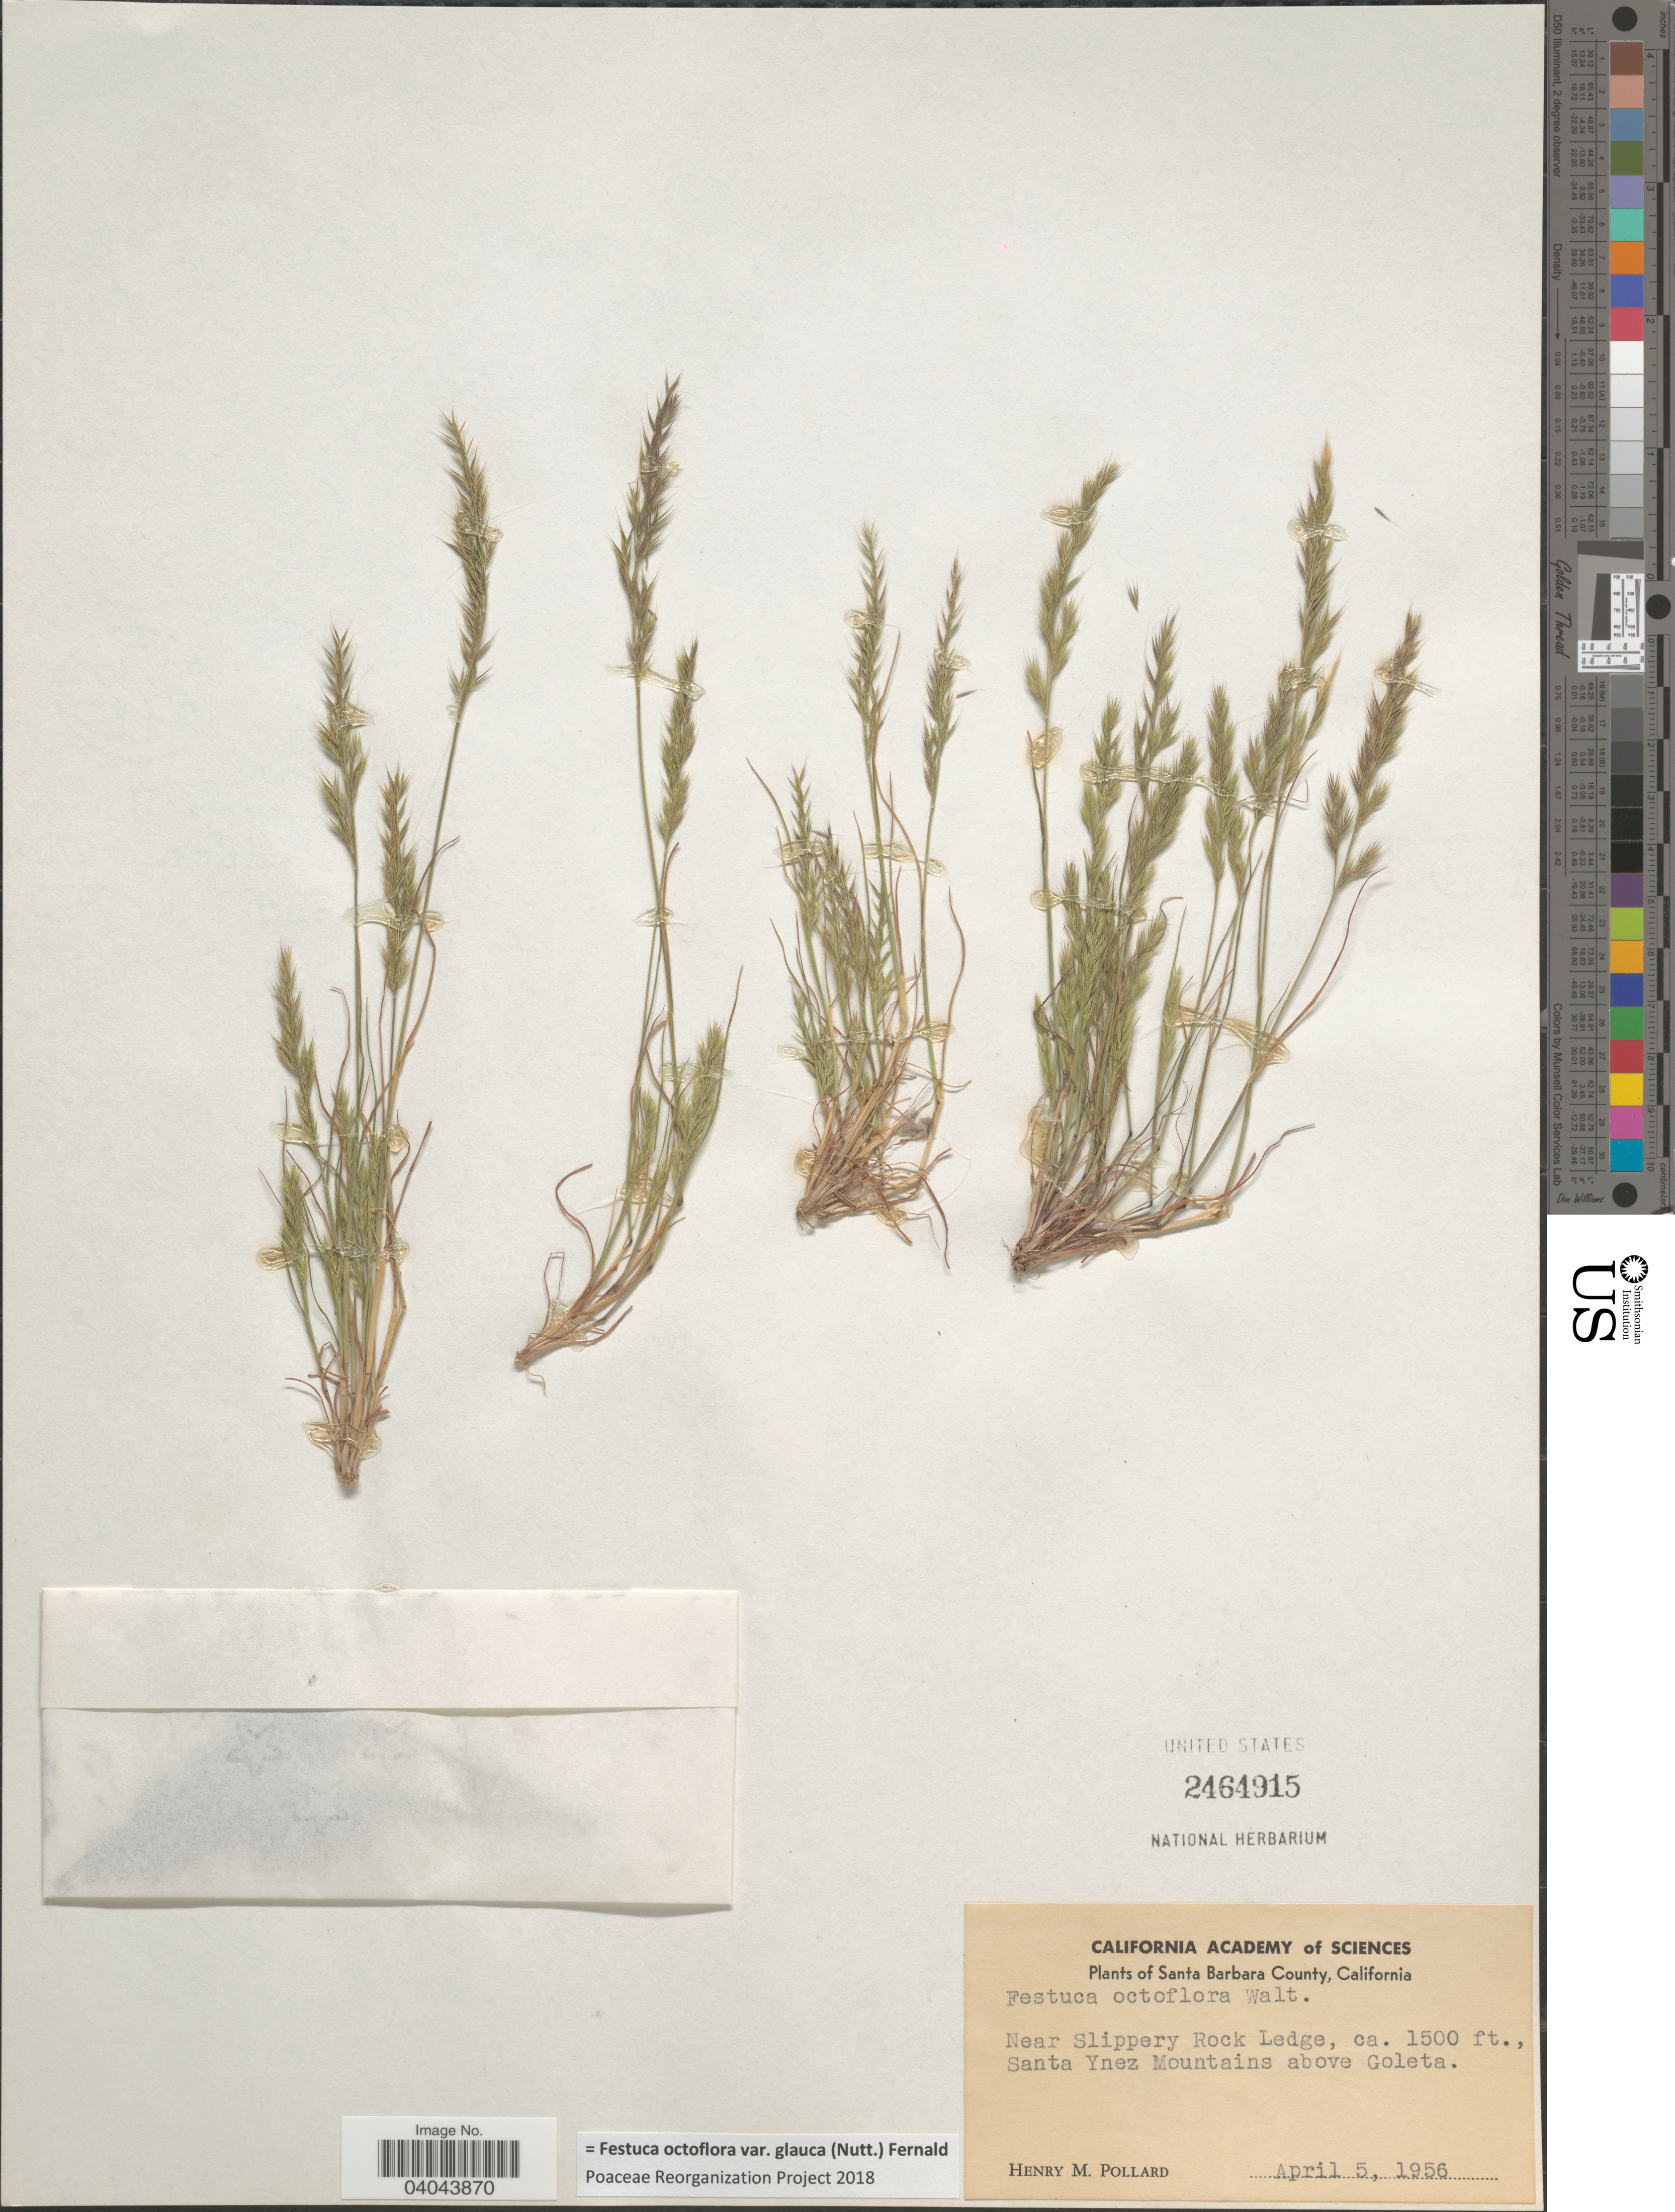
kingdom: Plantae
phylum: Tracheophyta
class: Liliopsida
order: Poales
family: Poaceae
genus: Festuca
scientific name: Festuca octoflora var. glauca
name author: (Nutt.) Fernald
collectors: H. M. Pollard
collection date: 1956-04-05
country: United States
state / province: California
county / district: Santa Barbara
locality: Santa Barbara County. Near Slippery Rock Ledge, Santa Ynez Mountains above Goleta.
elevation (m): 457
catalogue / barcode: US 2464915